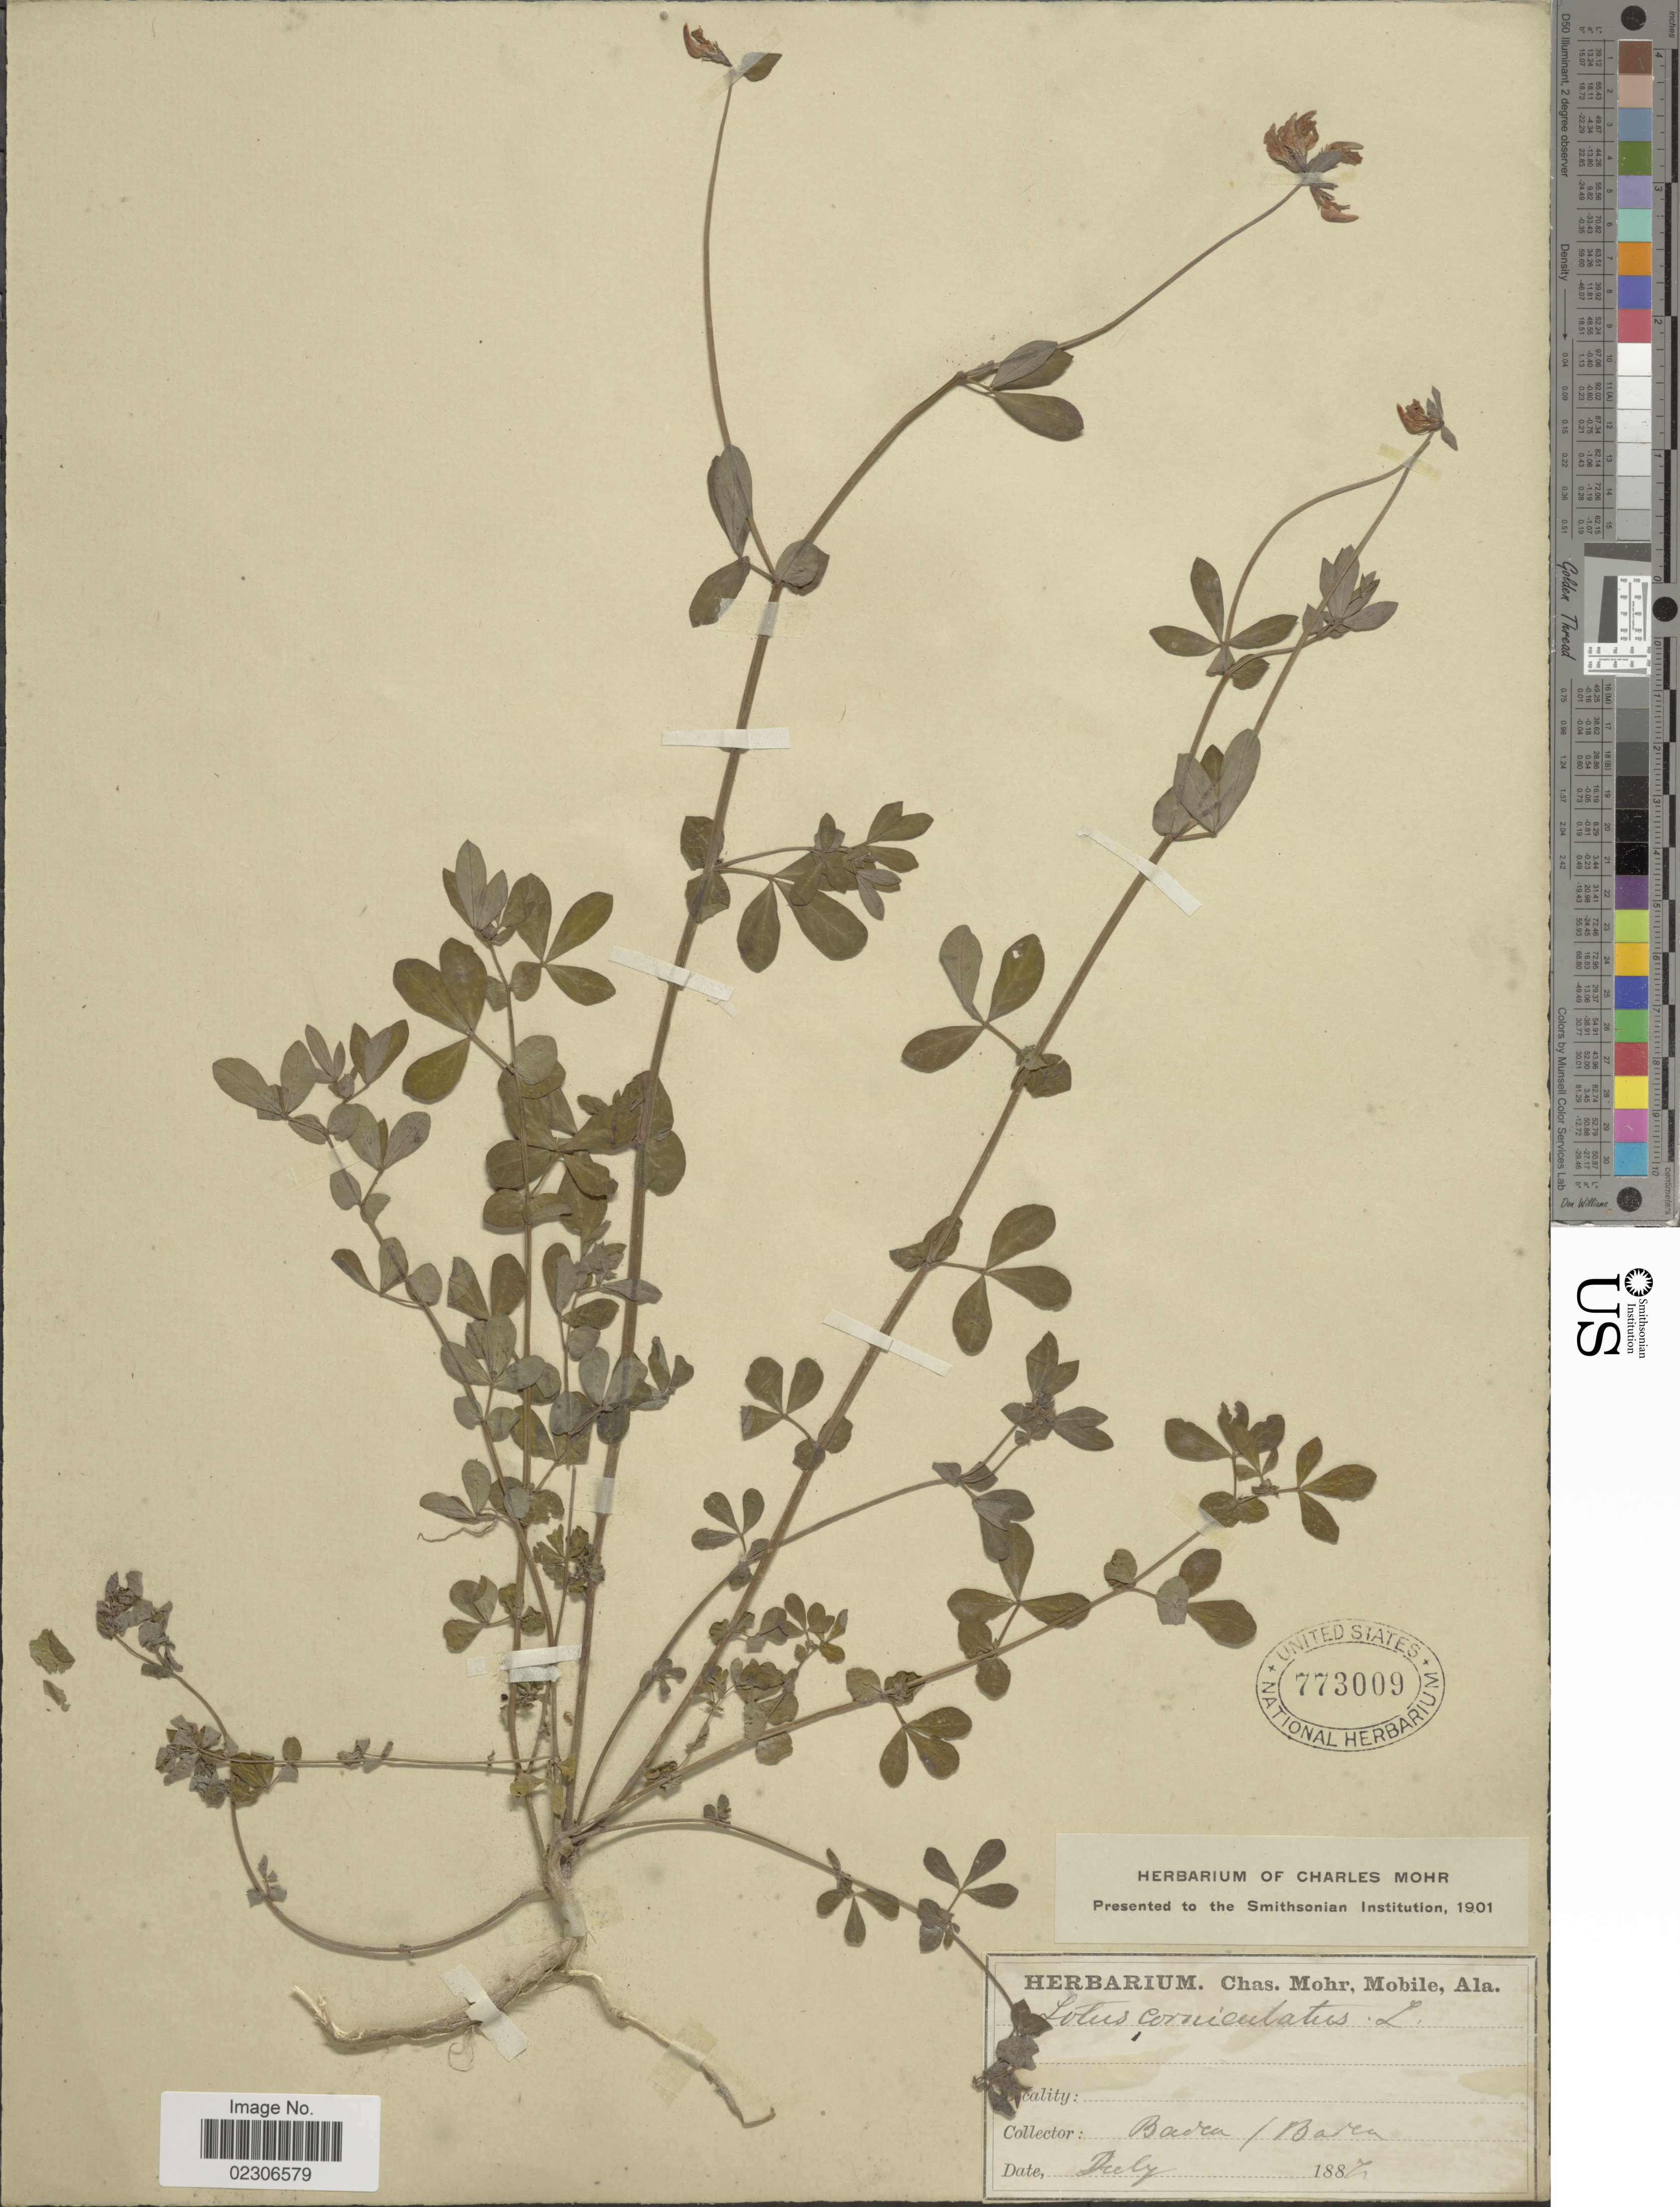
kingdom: Plantae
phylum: Tracheophyta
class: Magnoliopsida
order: Fabales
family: Fabaceae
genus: Lotus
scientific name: Lotus corniculatus var. major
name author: (Scop.) Brand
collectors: Baden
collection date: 1887-07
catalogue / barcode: US 773009